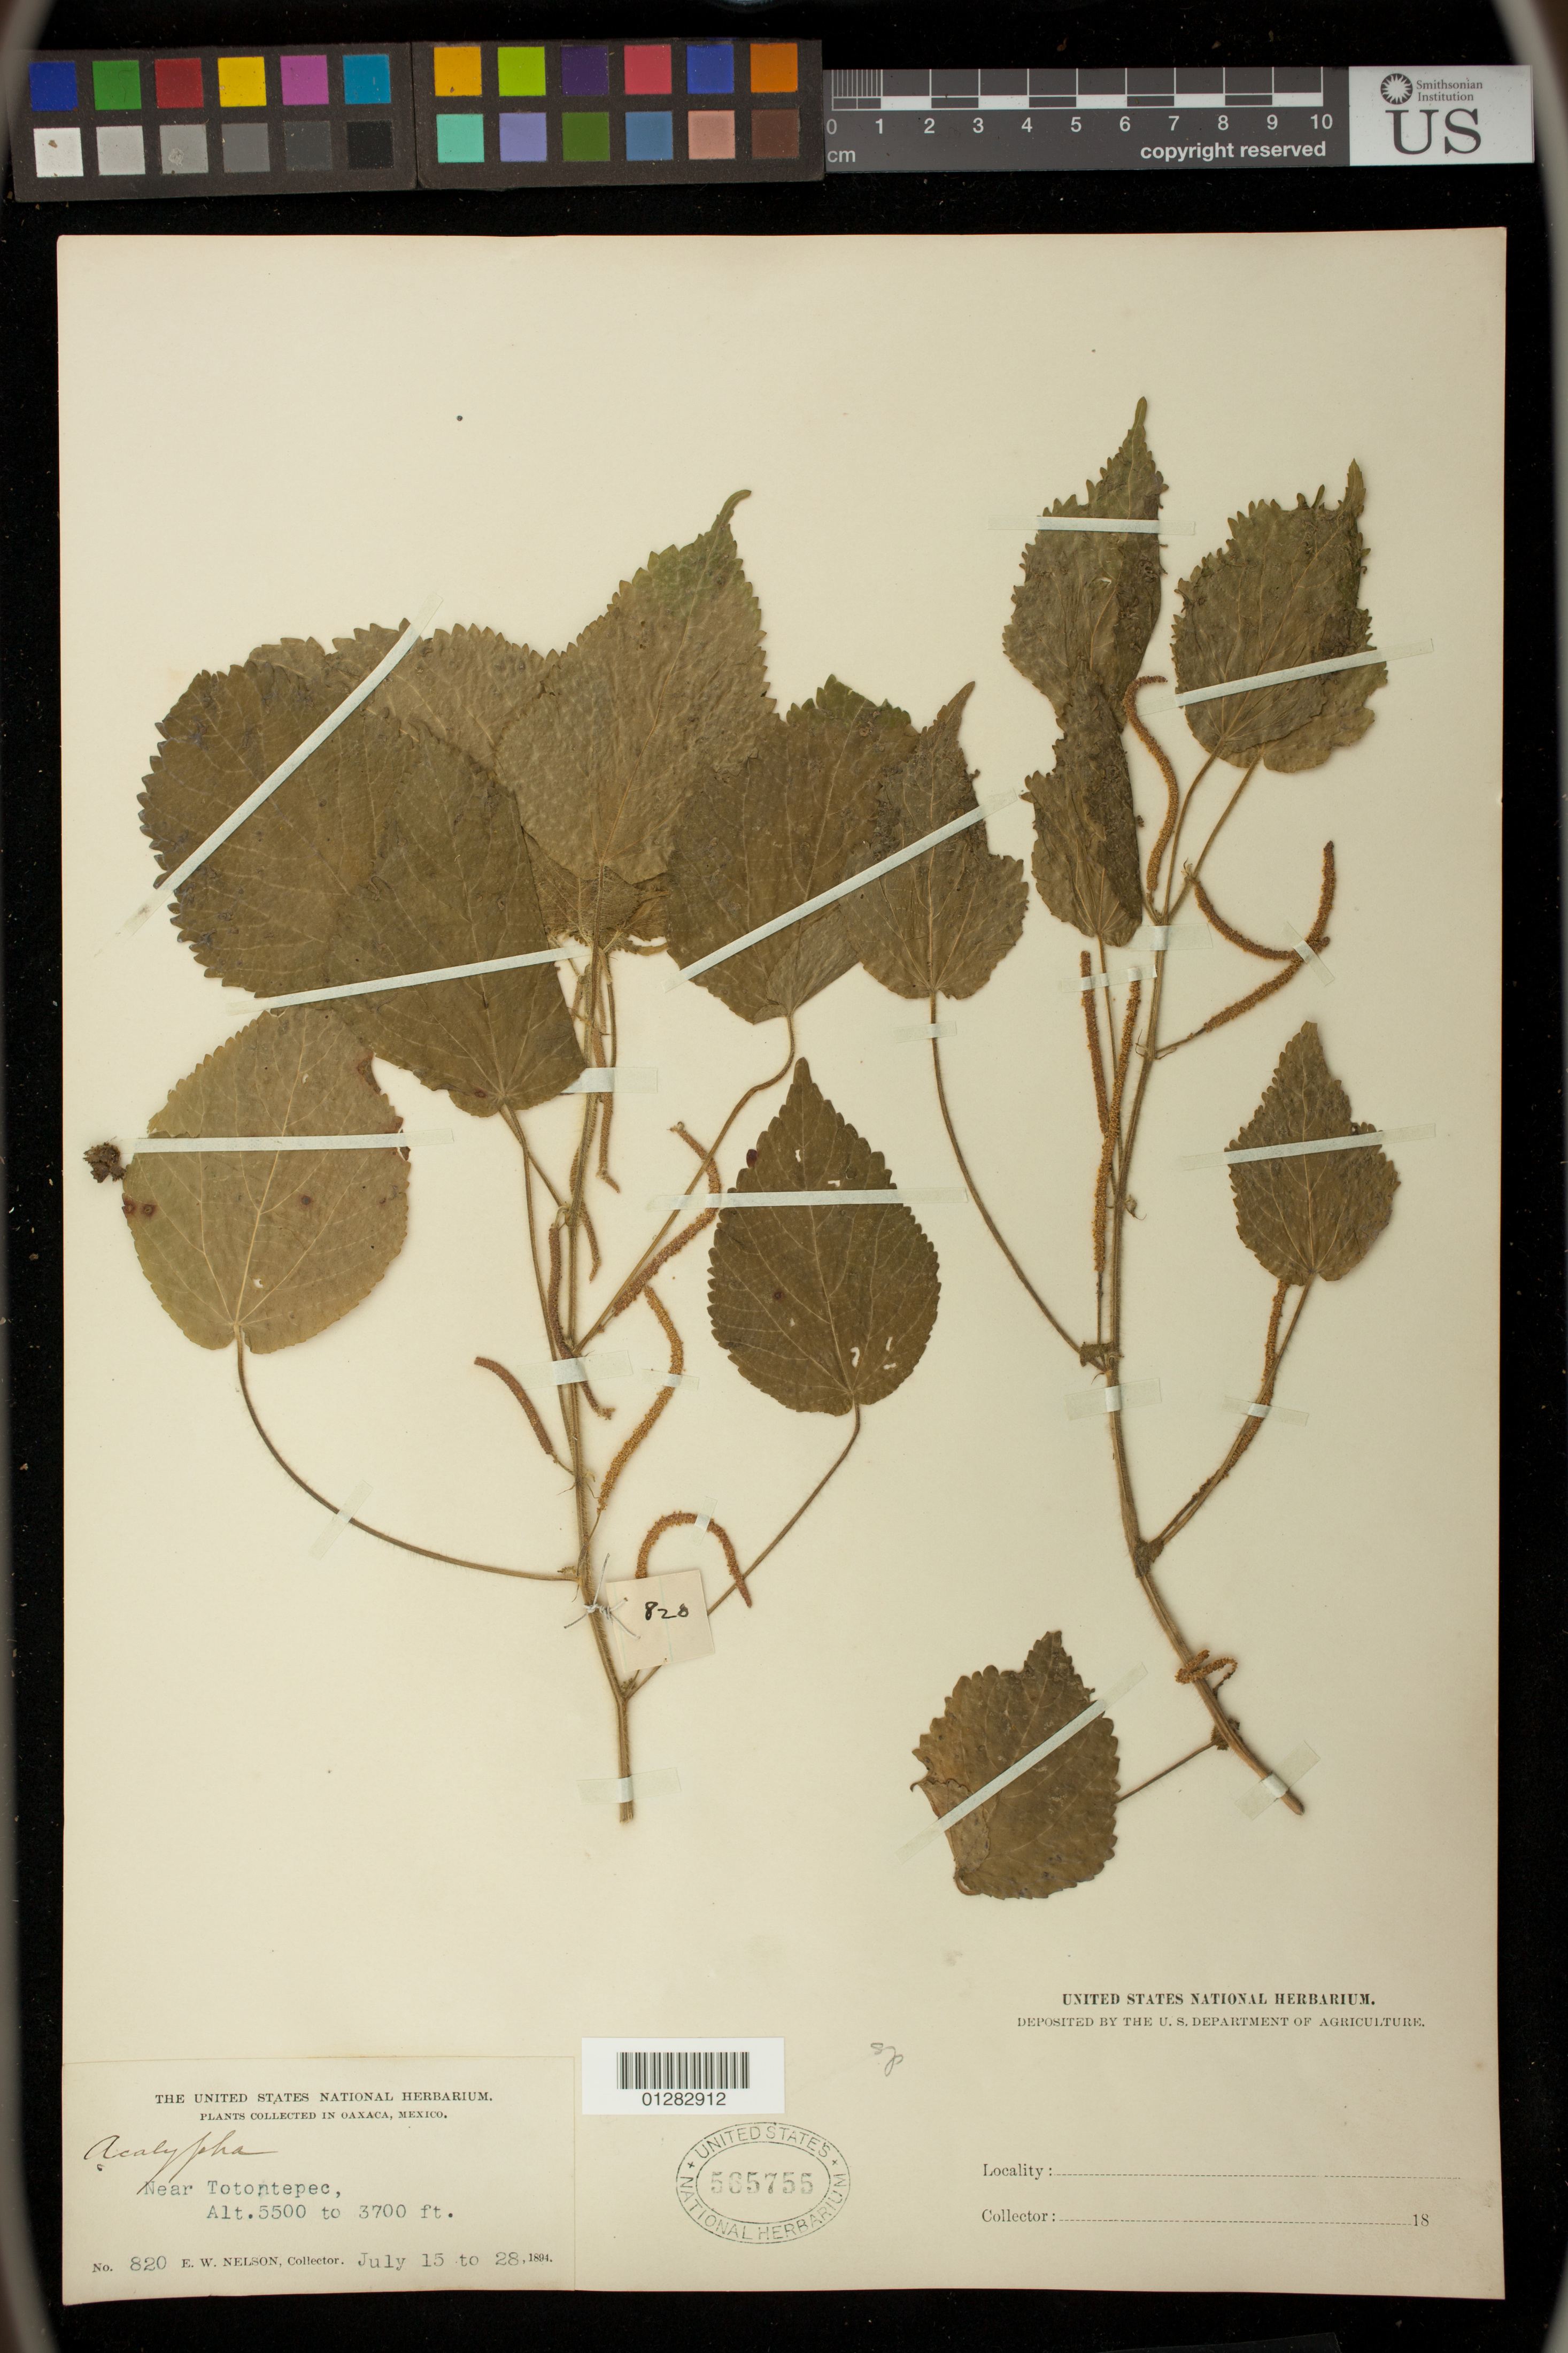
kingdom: Plantae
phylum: Tracheophyta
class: Magnoliopsida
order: Malpighiales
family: Euphorbiaceae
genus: Acalypha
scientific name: Acalypha sp.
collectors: E. W. Nelson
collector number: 820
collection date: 1894-07-15/1894-07-28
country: Mexico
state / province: Oaxaca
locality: Totontepec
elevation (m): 1128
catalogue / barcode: US 565755